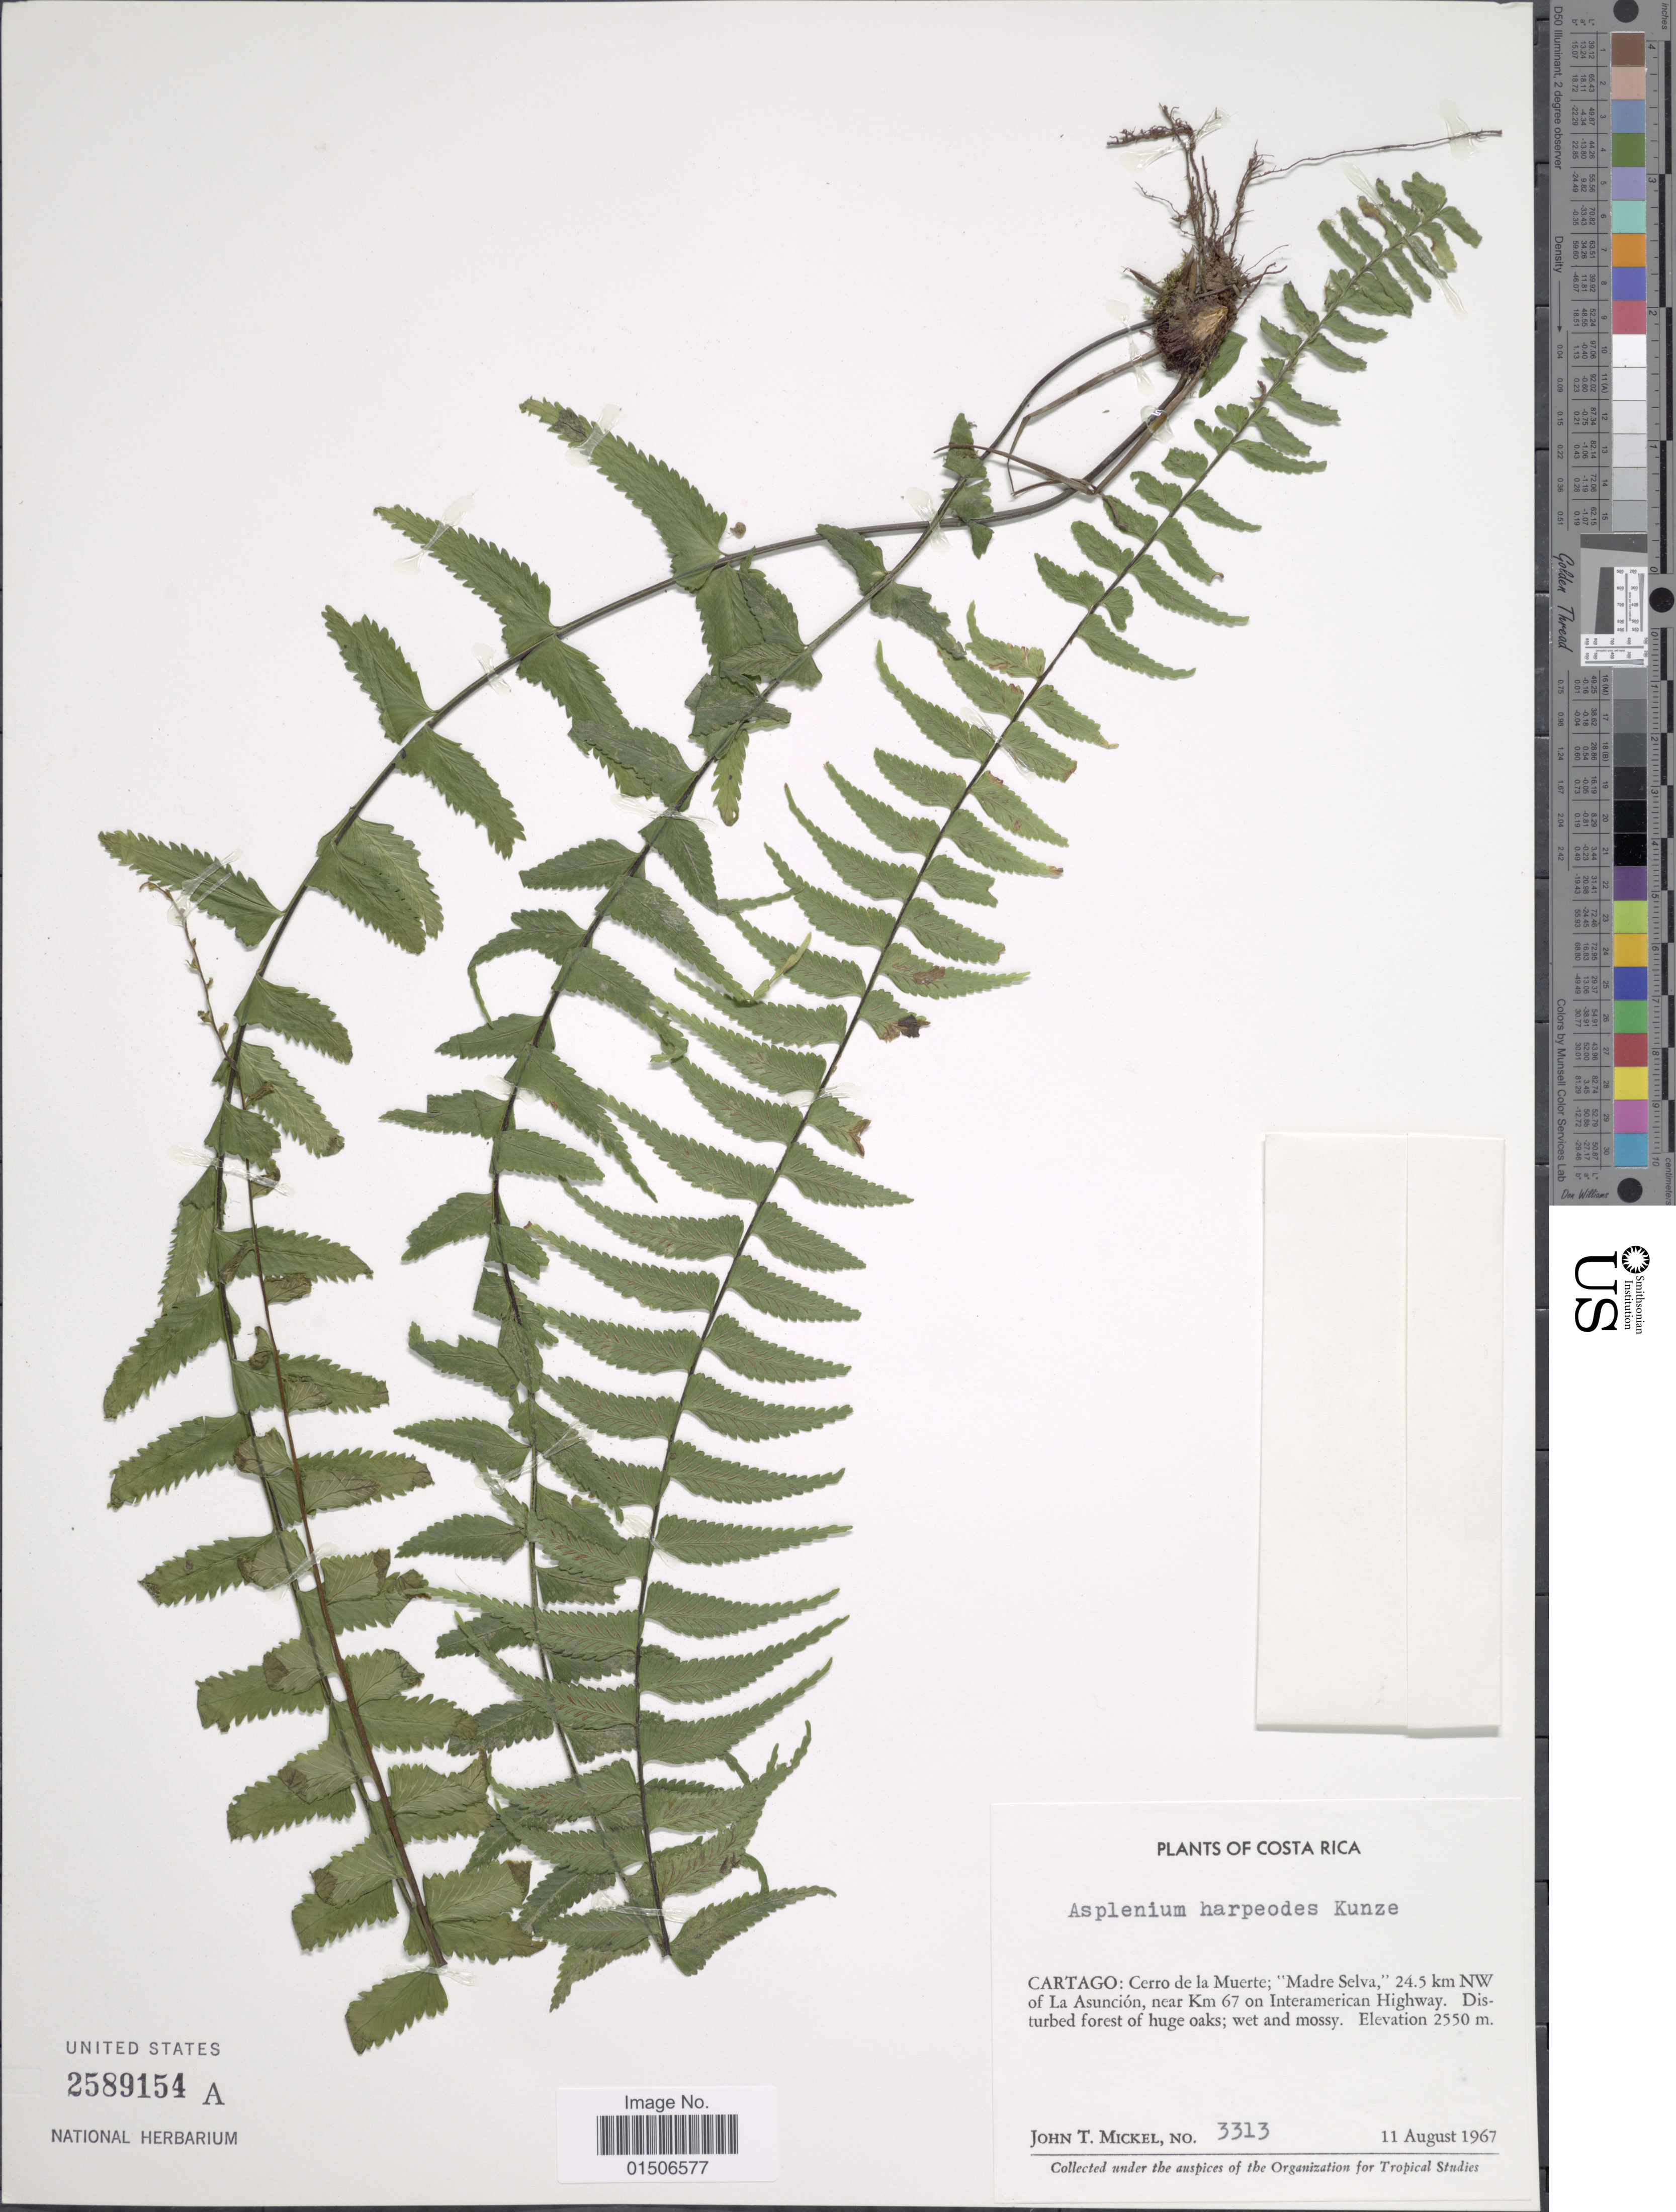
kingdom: Plantae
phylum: Tracheophyta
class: Polypodiopsida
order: Polypodiales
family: Aspleniaceae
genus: Asplenium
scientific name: Asplenium harpeodes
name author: Kunze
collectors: J. T. Mickel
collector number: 3313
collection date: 1967-08-11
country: Costa Rica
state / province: Cartago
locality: Cerro de la Muerte; 'Madre Selva', 24.5 km NW of La Asunción, near Km 67 on Interamerican Highway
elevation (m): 2550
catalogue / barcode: US 2589154A